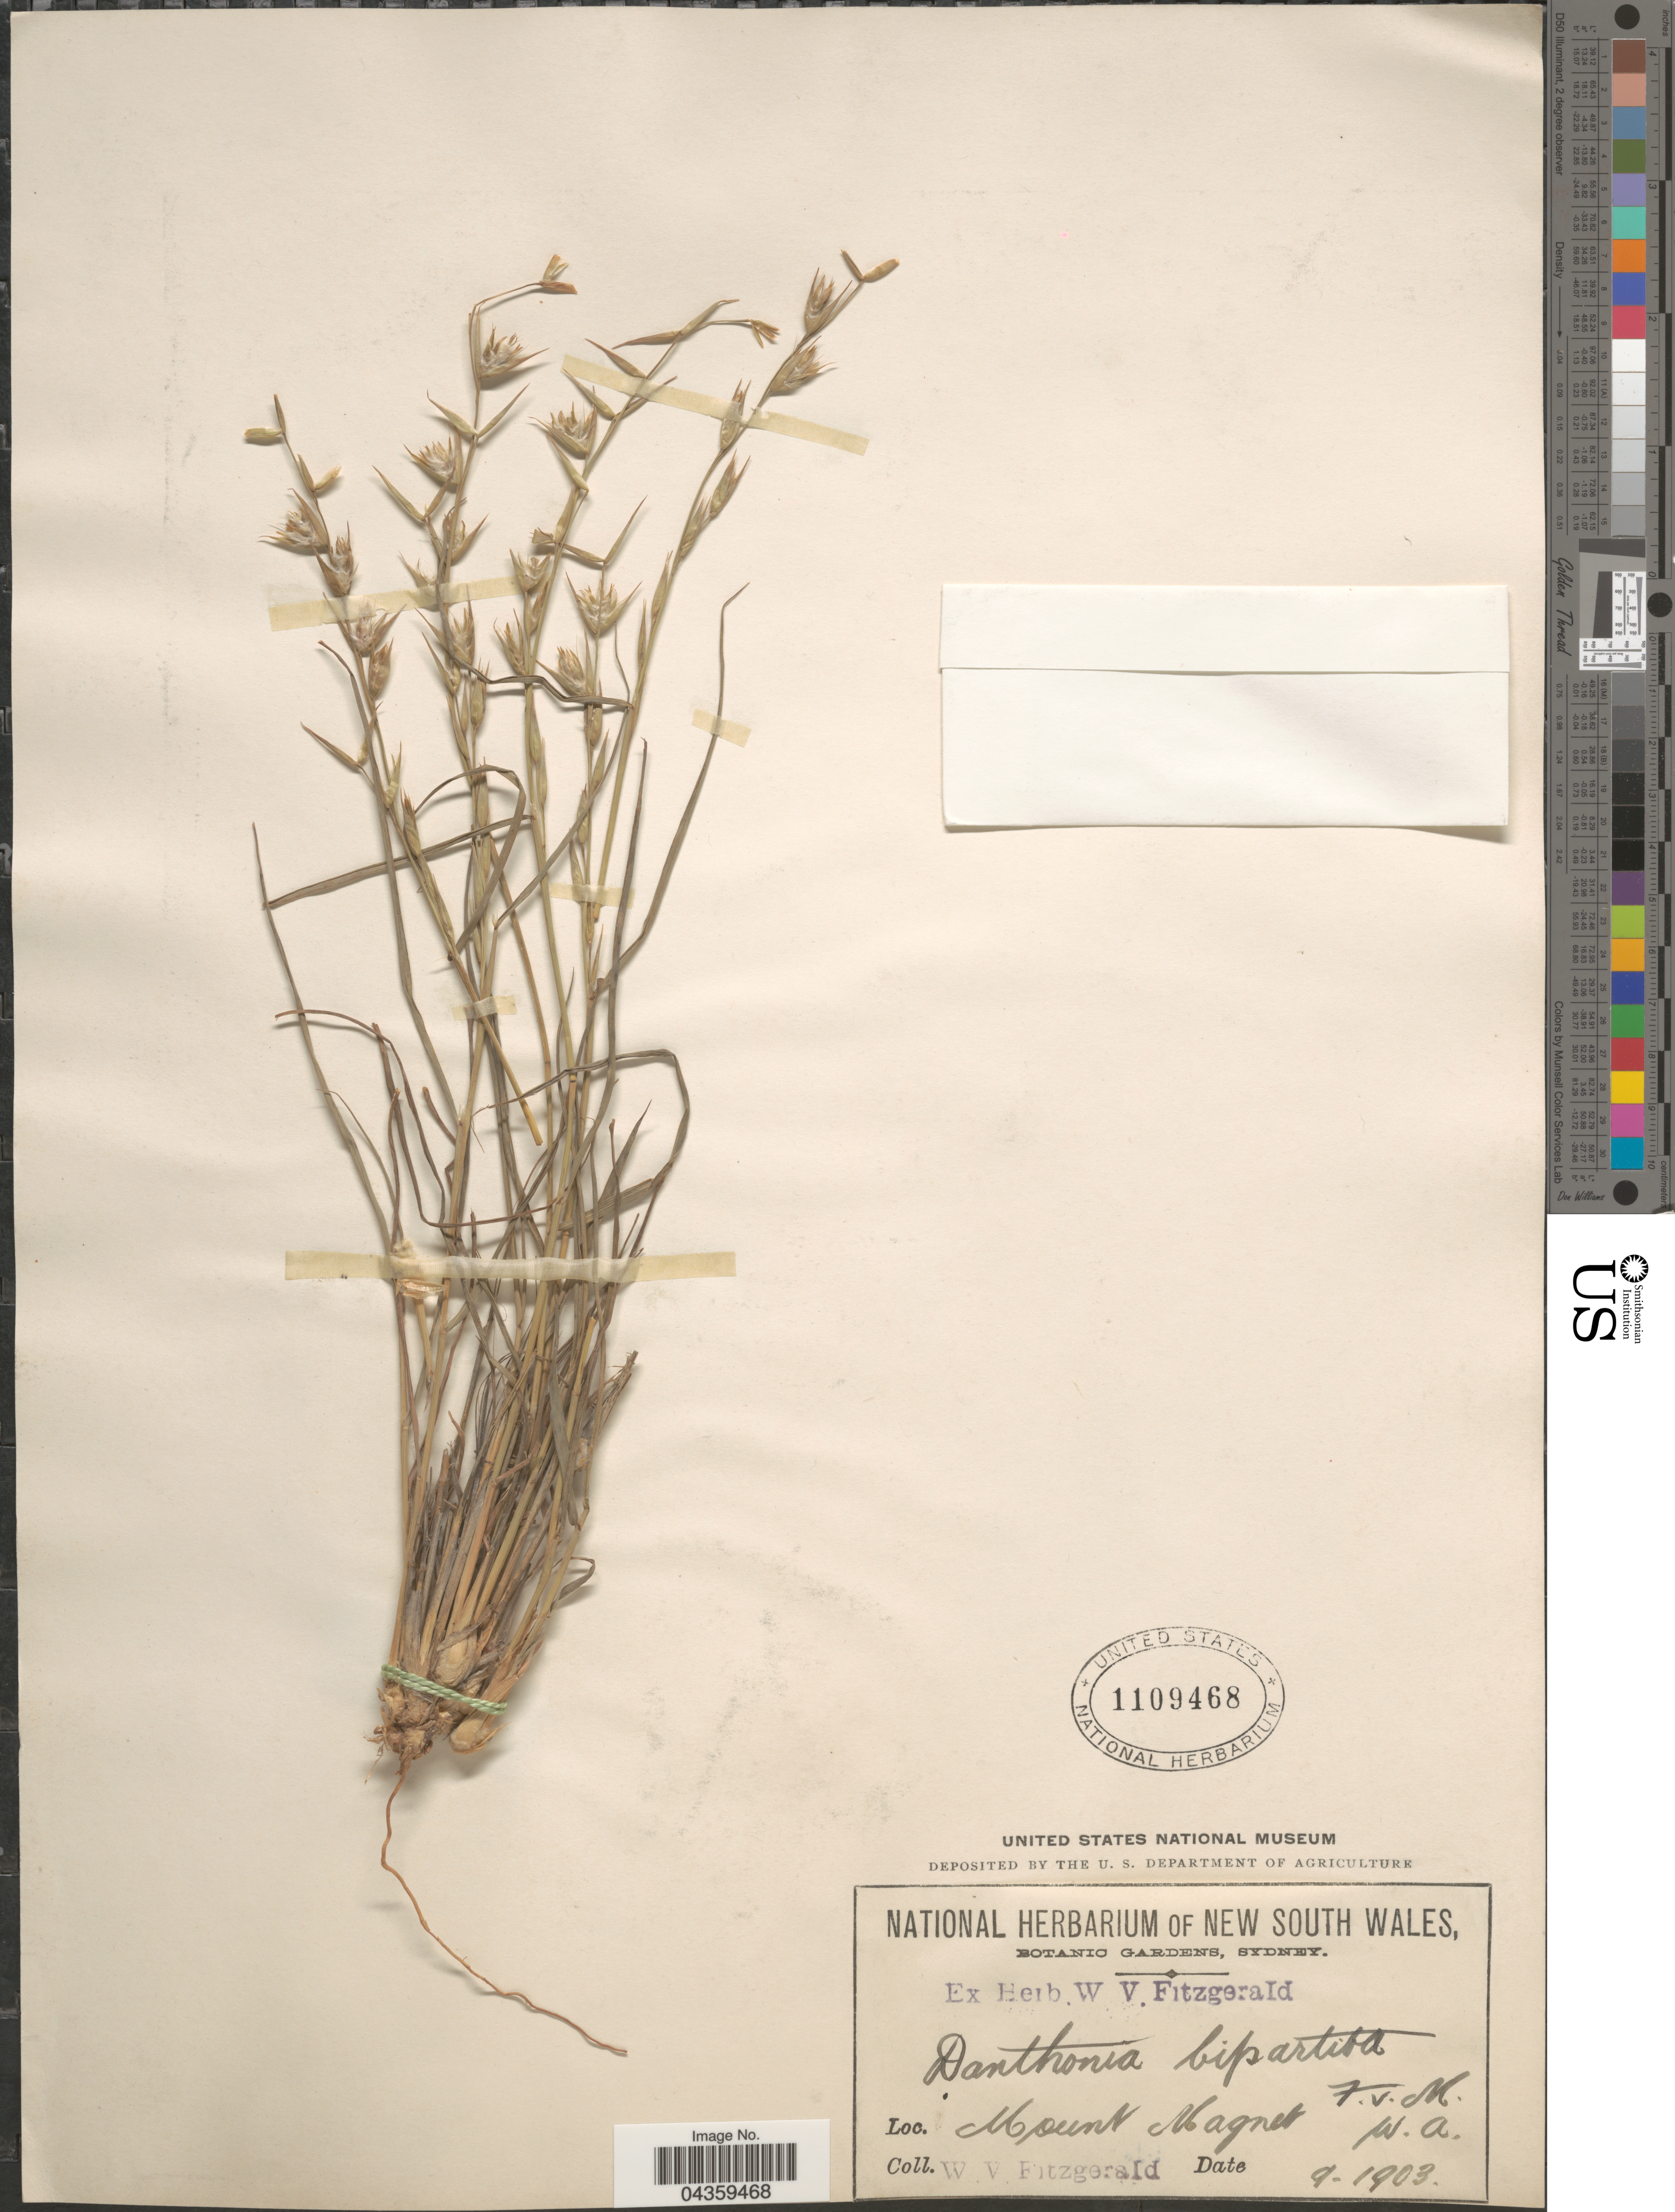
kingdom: Plantae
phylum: Tracheophyta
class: Liliopsida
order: Poales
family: Poaceae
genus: Monachather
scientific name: Monachather paradoxus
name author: Steud.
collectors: W. Fitzgerald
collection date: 1903-09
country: Australia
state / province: Western Australia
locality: Mount Magnet. W.A.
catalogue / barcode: US 1109468